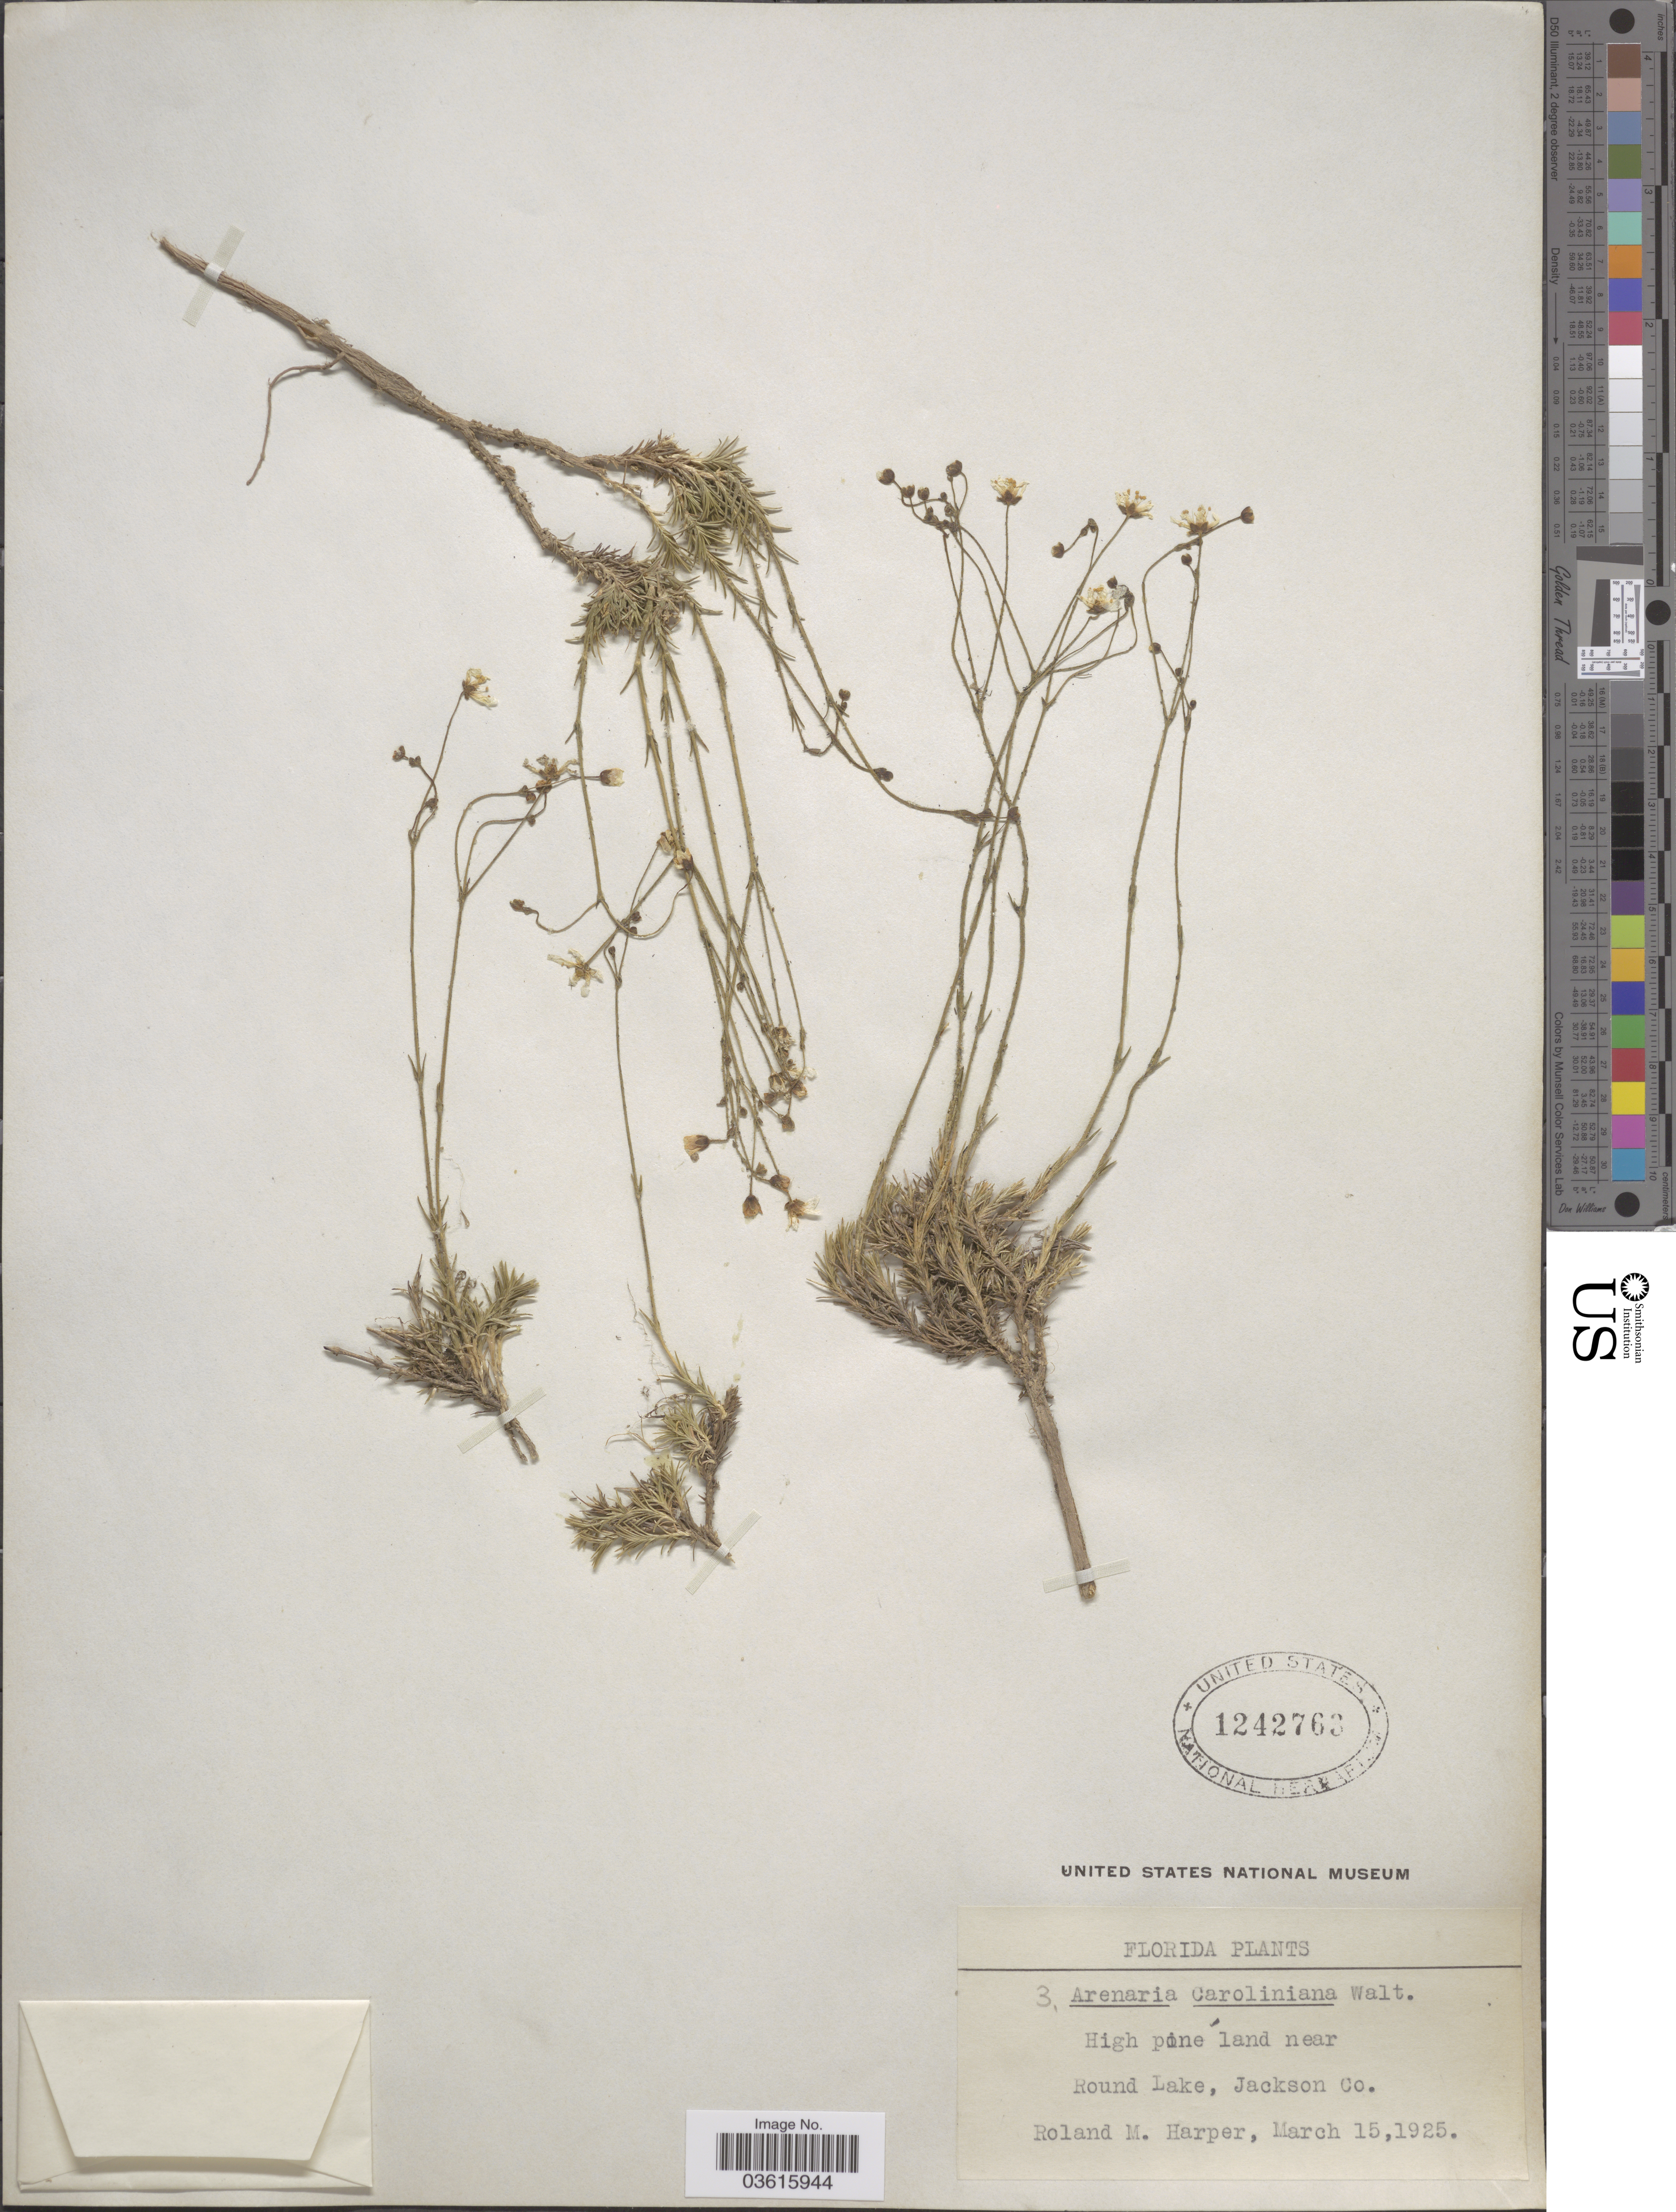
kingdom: Plantae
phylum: Tracheophyta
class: Magnoliopsida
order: Caryophyllales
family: Caryophyllaceae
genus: Minuartia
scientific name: Minuartia caroliniana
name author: (Walter) Mattf.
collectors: R. M. Harper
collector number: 3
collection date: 1925-03-15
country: United States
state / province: Florida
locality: High pine land near Round Lake, Jackson Co.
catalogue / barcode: US 1242763